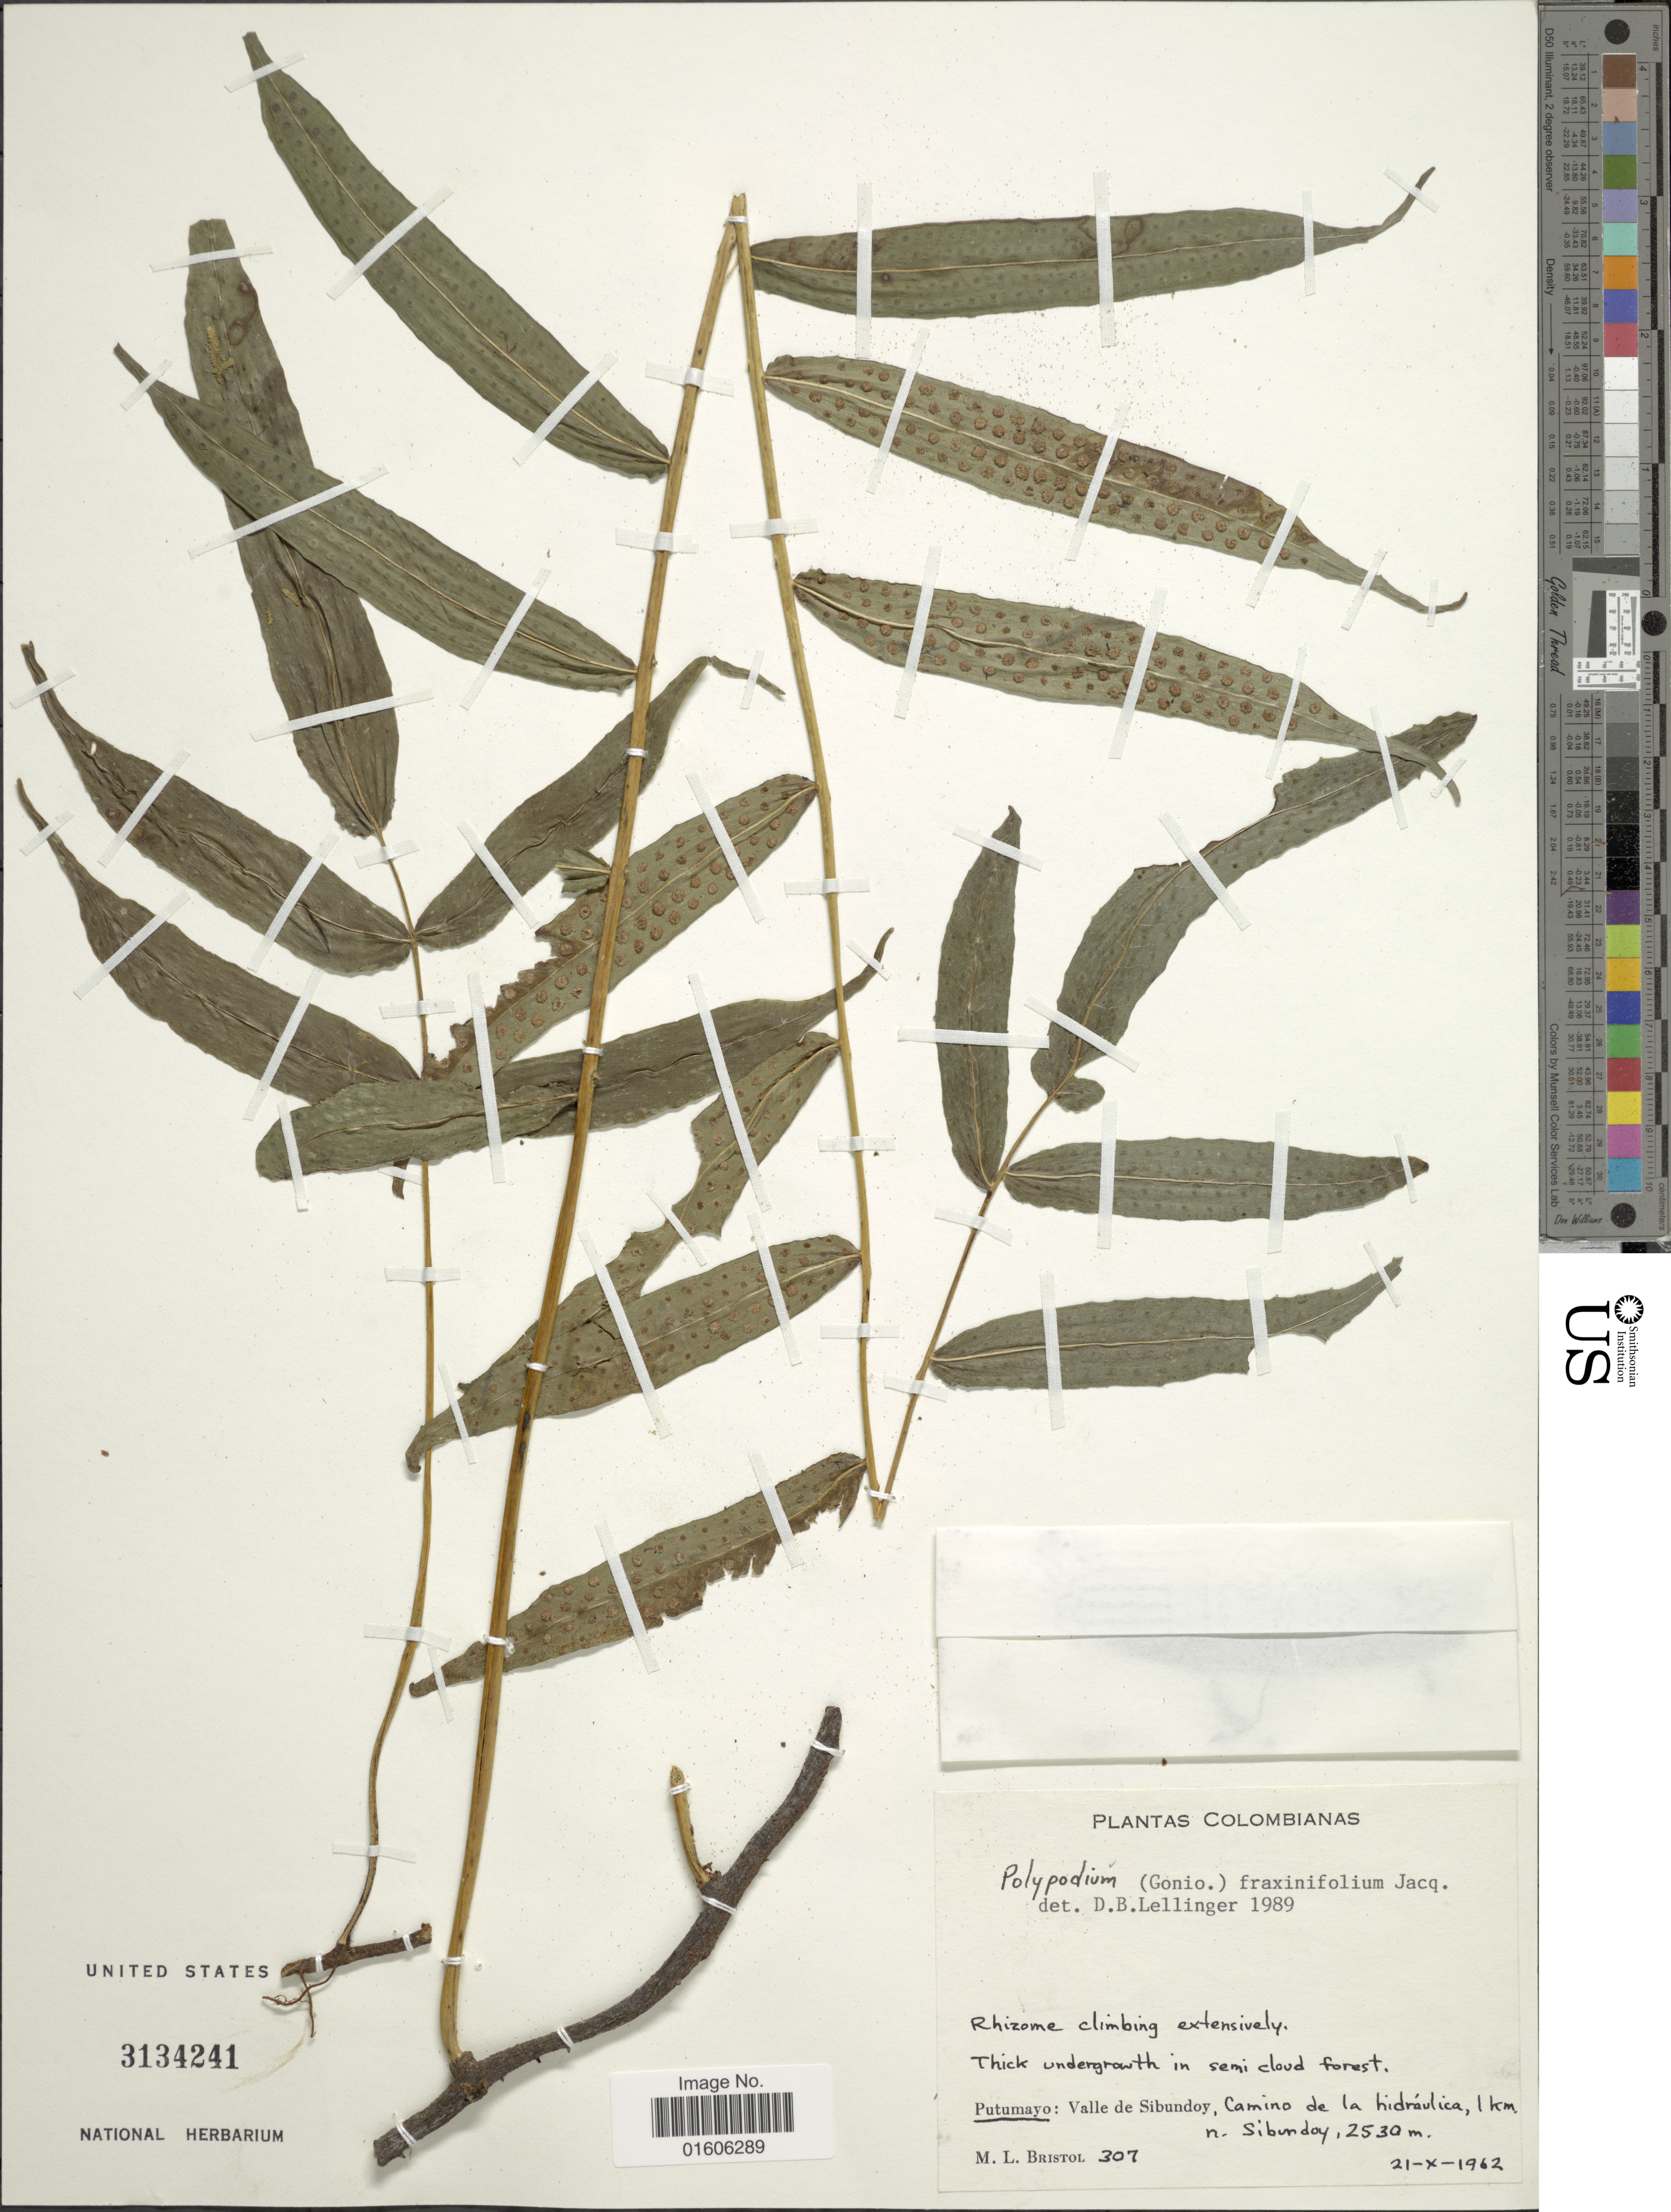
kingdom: Plantae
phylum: Tracheophyta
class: Polypodiopsida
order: Polypodiales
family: Polypodiaceae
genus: Serpocaulon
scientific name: Serpocaulon fraxinifolium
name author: (Jacq.) A.R. Sm.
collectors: M. L. Bristol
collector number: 307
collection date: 1962-10-21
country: Colombia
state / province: Putumayo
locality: Putumayo: Valle de Sibundoy, Camino de la hidráulica, 1 km. n. Siburndoy.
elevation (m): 2530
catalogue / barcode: US 3134241